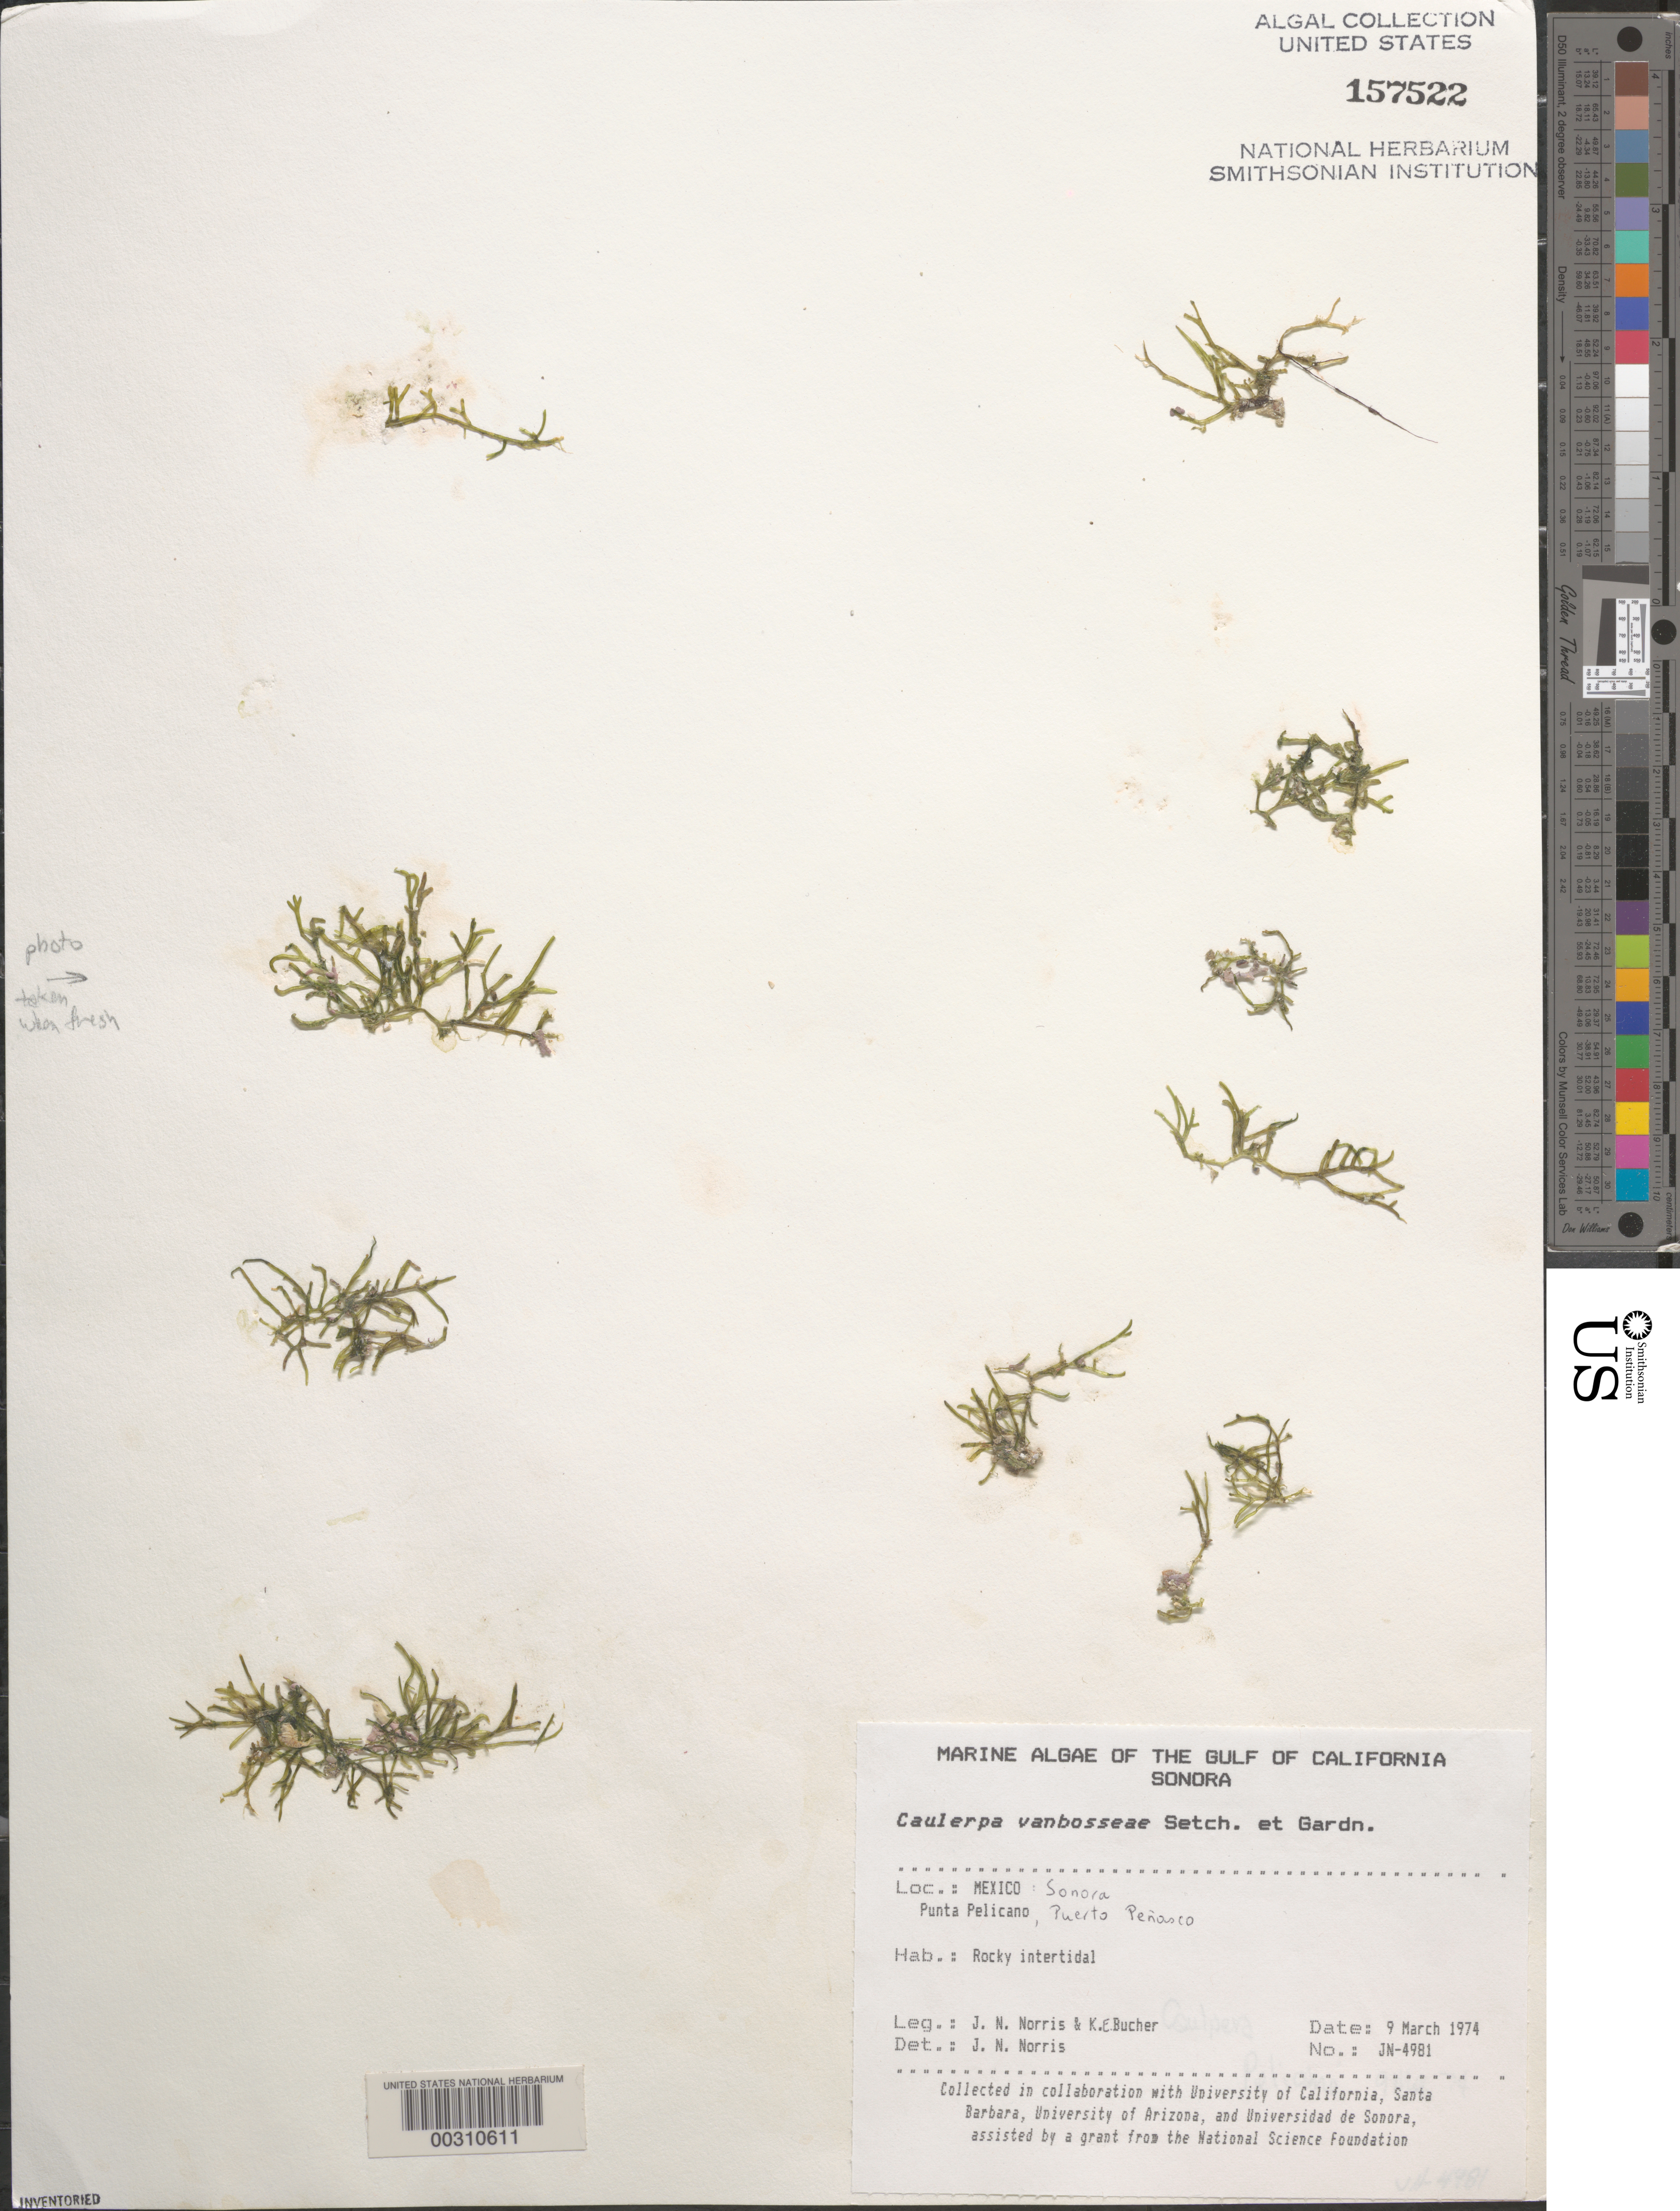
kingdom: Plantae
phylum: Chlorophyta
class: Ulvophyceae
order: Ulvales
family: Ulvaceae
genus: Ulva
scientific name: Ulva linza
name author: L.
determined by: Algae name updating Project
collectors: J. N. Norris & K. E. Bucher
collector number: JN-4981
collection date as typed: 09 Mar 1974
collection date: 1974-03-09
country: Mexico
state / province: Sonora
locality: Punta Pelicano, Puerto Penasco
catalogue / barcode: US 157522